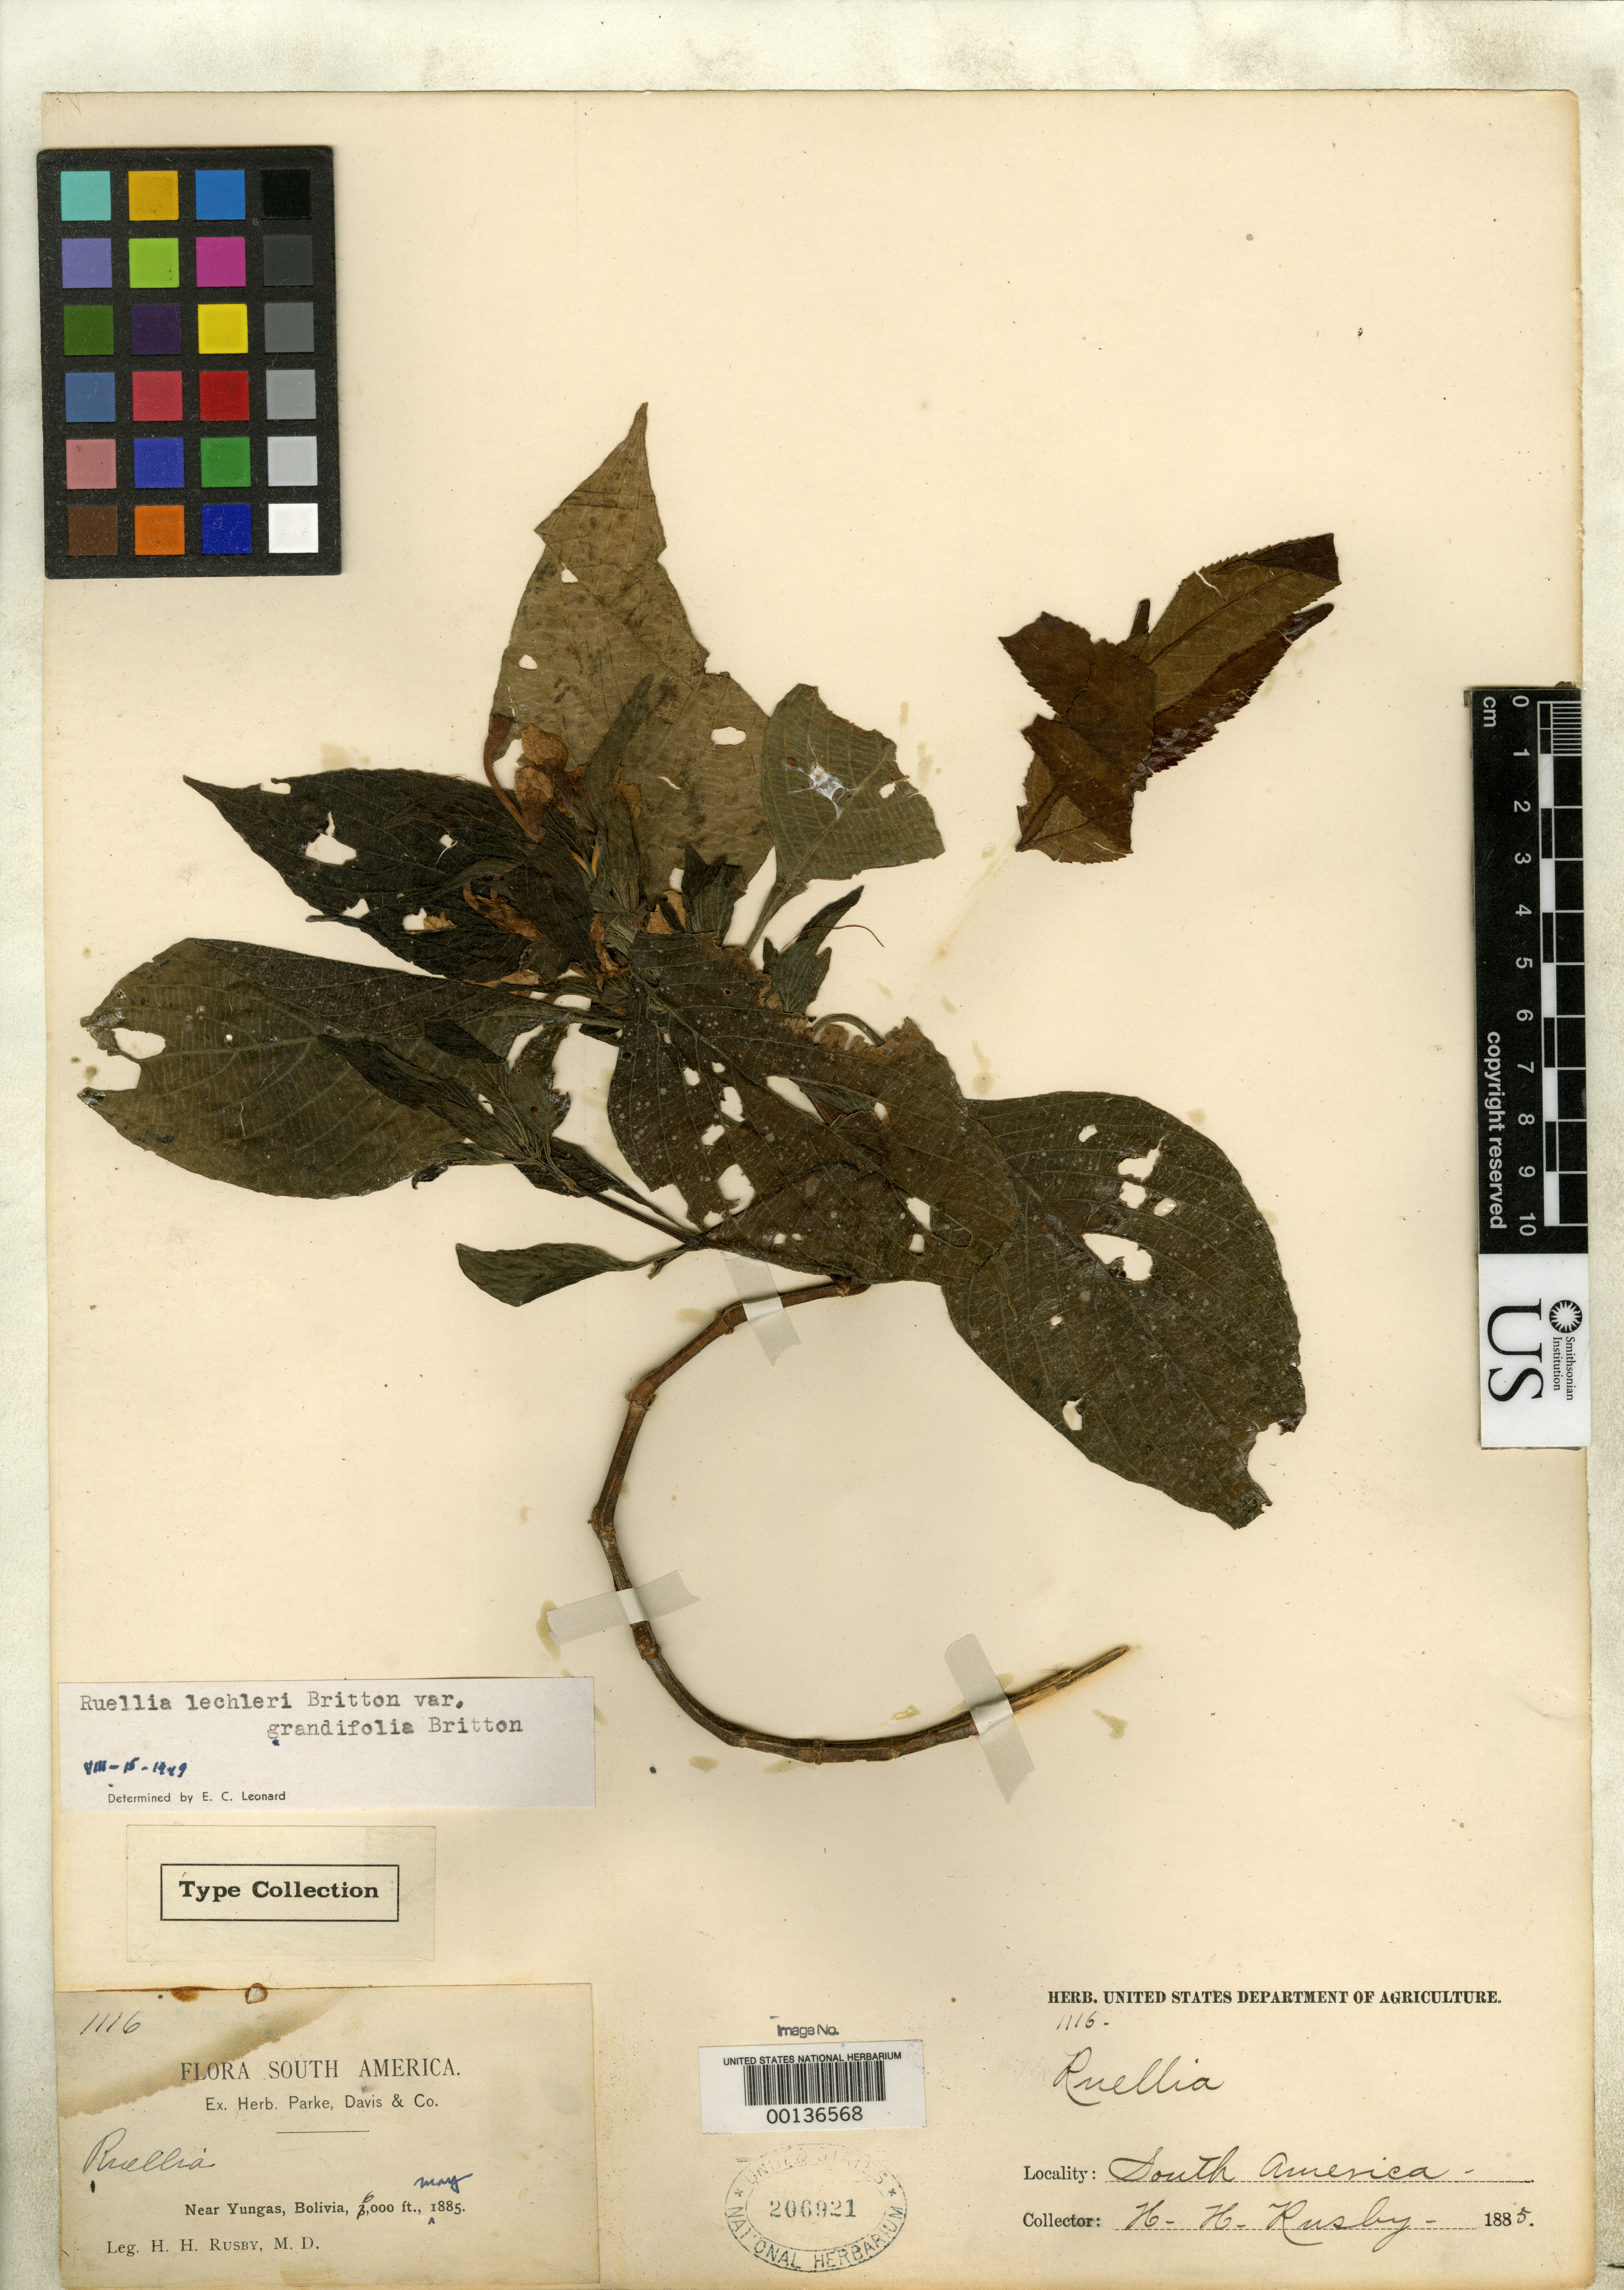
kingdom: Plantae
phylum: Tracheophyta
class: Magnoliopsida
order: Lamiales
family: Acanthaceae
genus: Ruellia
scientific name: Ruellia lechleri var. grandifolia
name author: Britton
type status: Isotype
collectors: H. H. Rusby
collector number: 1116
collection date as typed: May 1885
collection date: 1885-05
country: Bolivia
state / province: La Paz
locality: Yungas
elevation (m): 1829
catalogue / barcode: US 206921